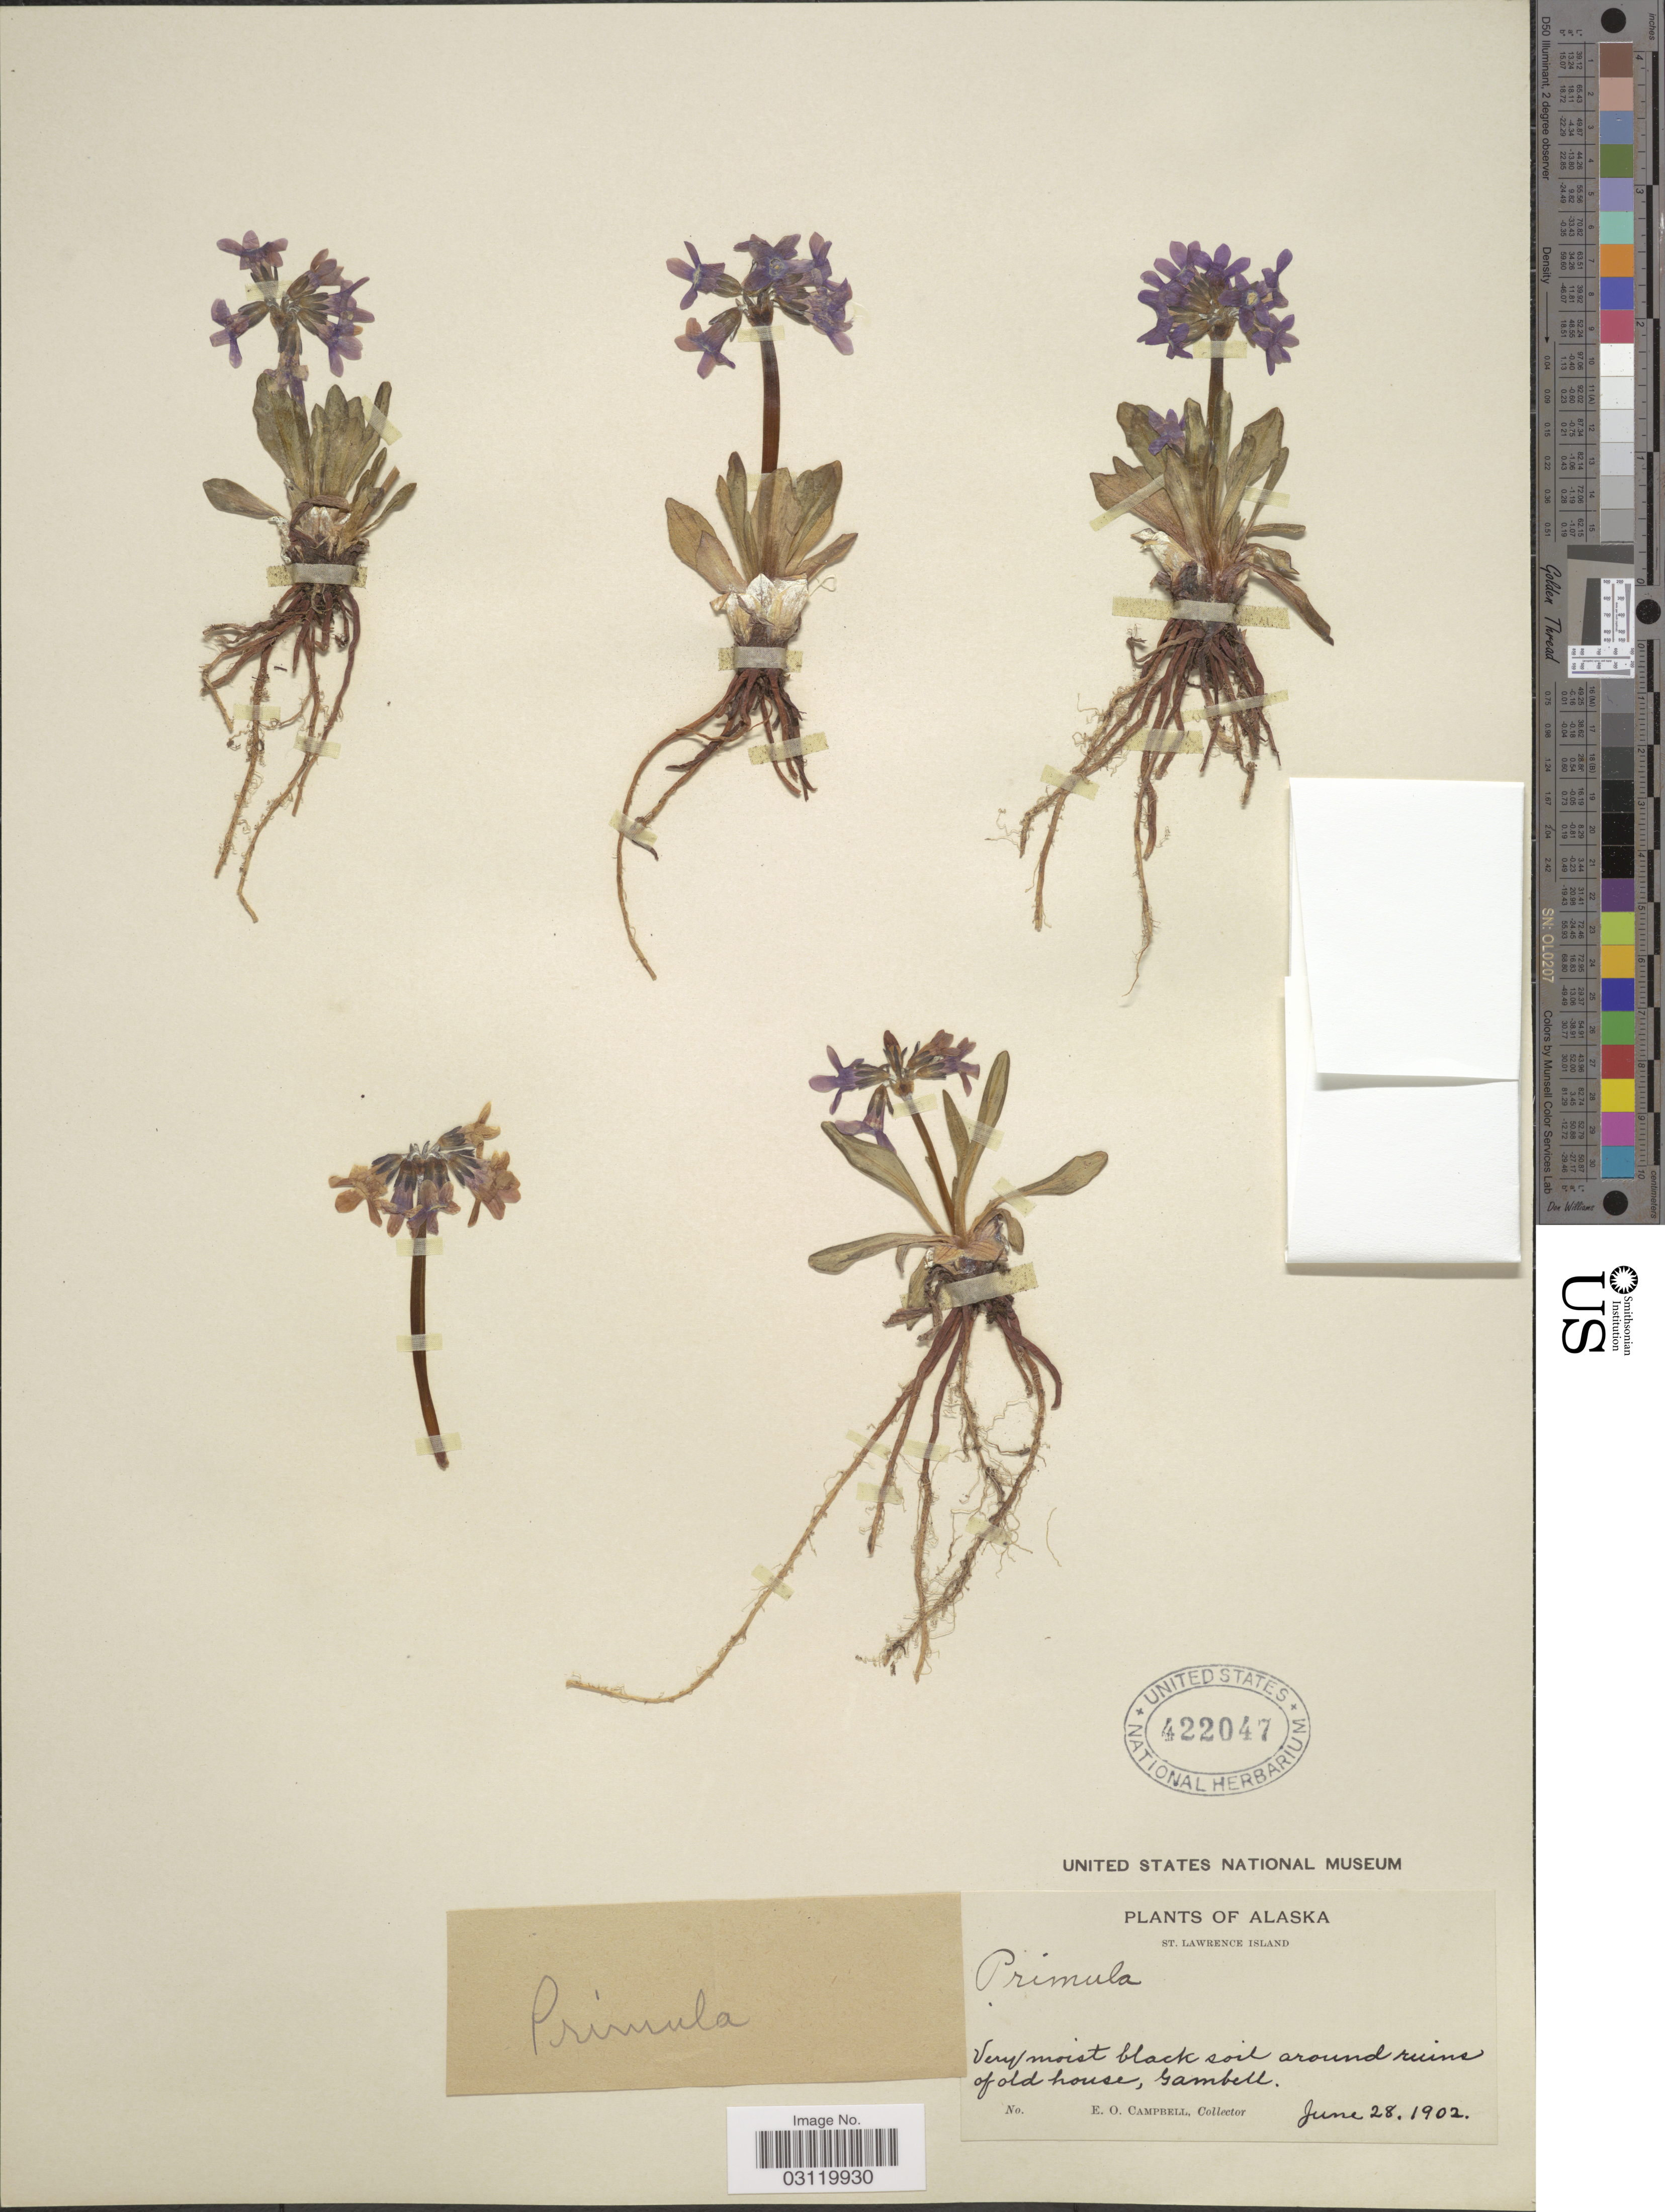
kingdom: Plantae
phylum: Tracheophyta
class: Magnoliopsida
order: Ericales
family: Primulaceae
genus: Primula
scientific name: Primula tschuktschorum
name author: Kjellm.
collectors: E. Campbell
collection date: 1902-06-28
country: United States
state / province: Alaska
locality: St. Lawrence Island, Very moist black soil around ruins of old house, Gambell.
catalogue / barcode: US 422047